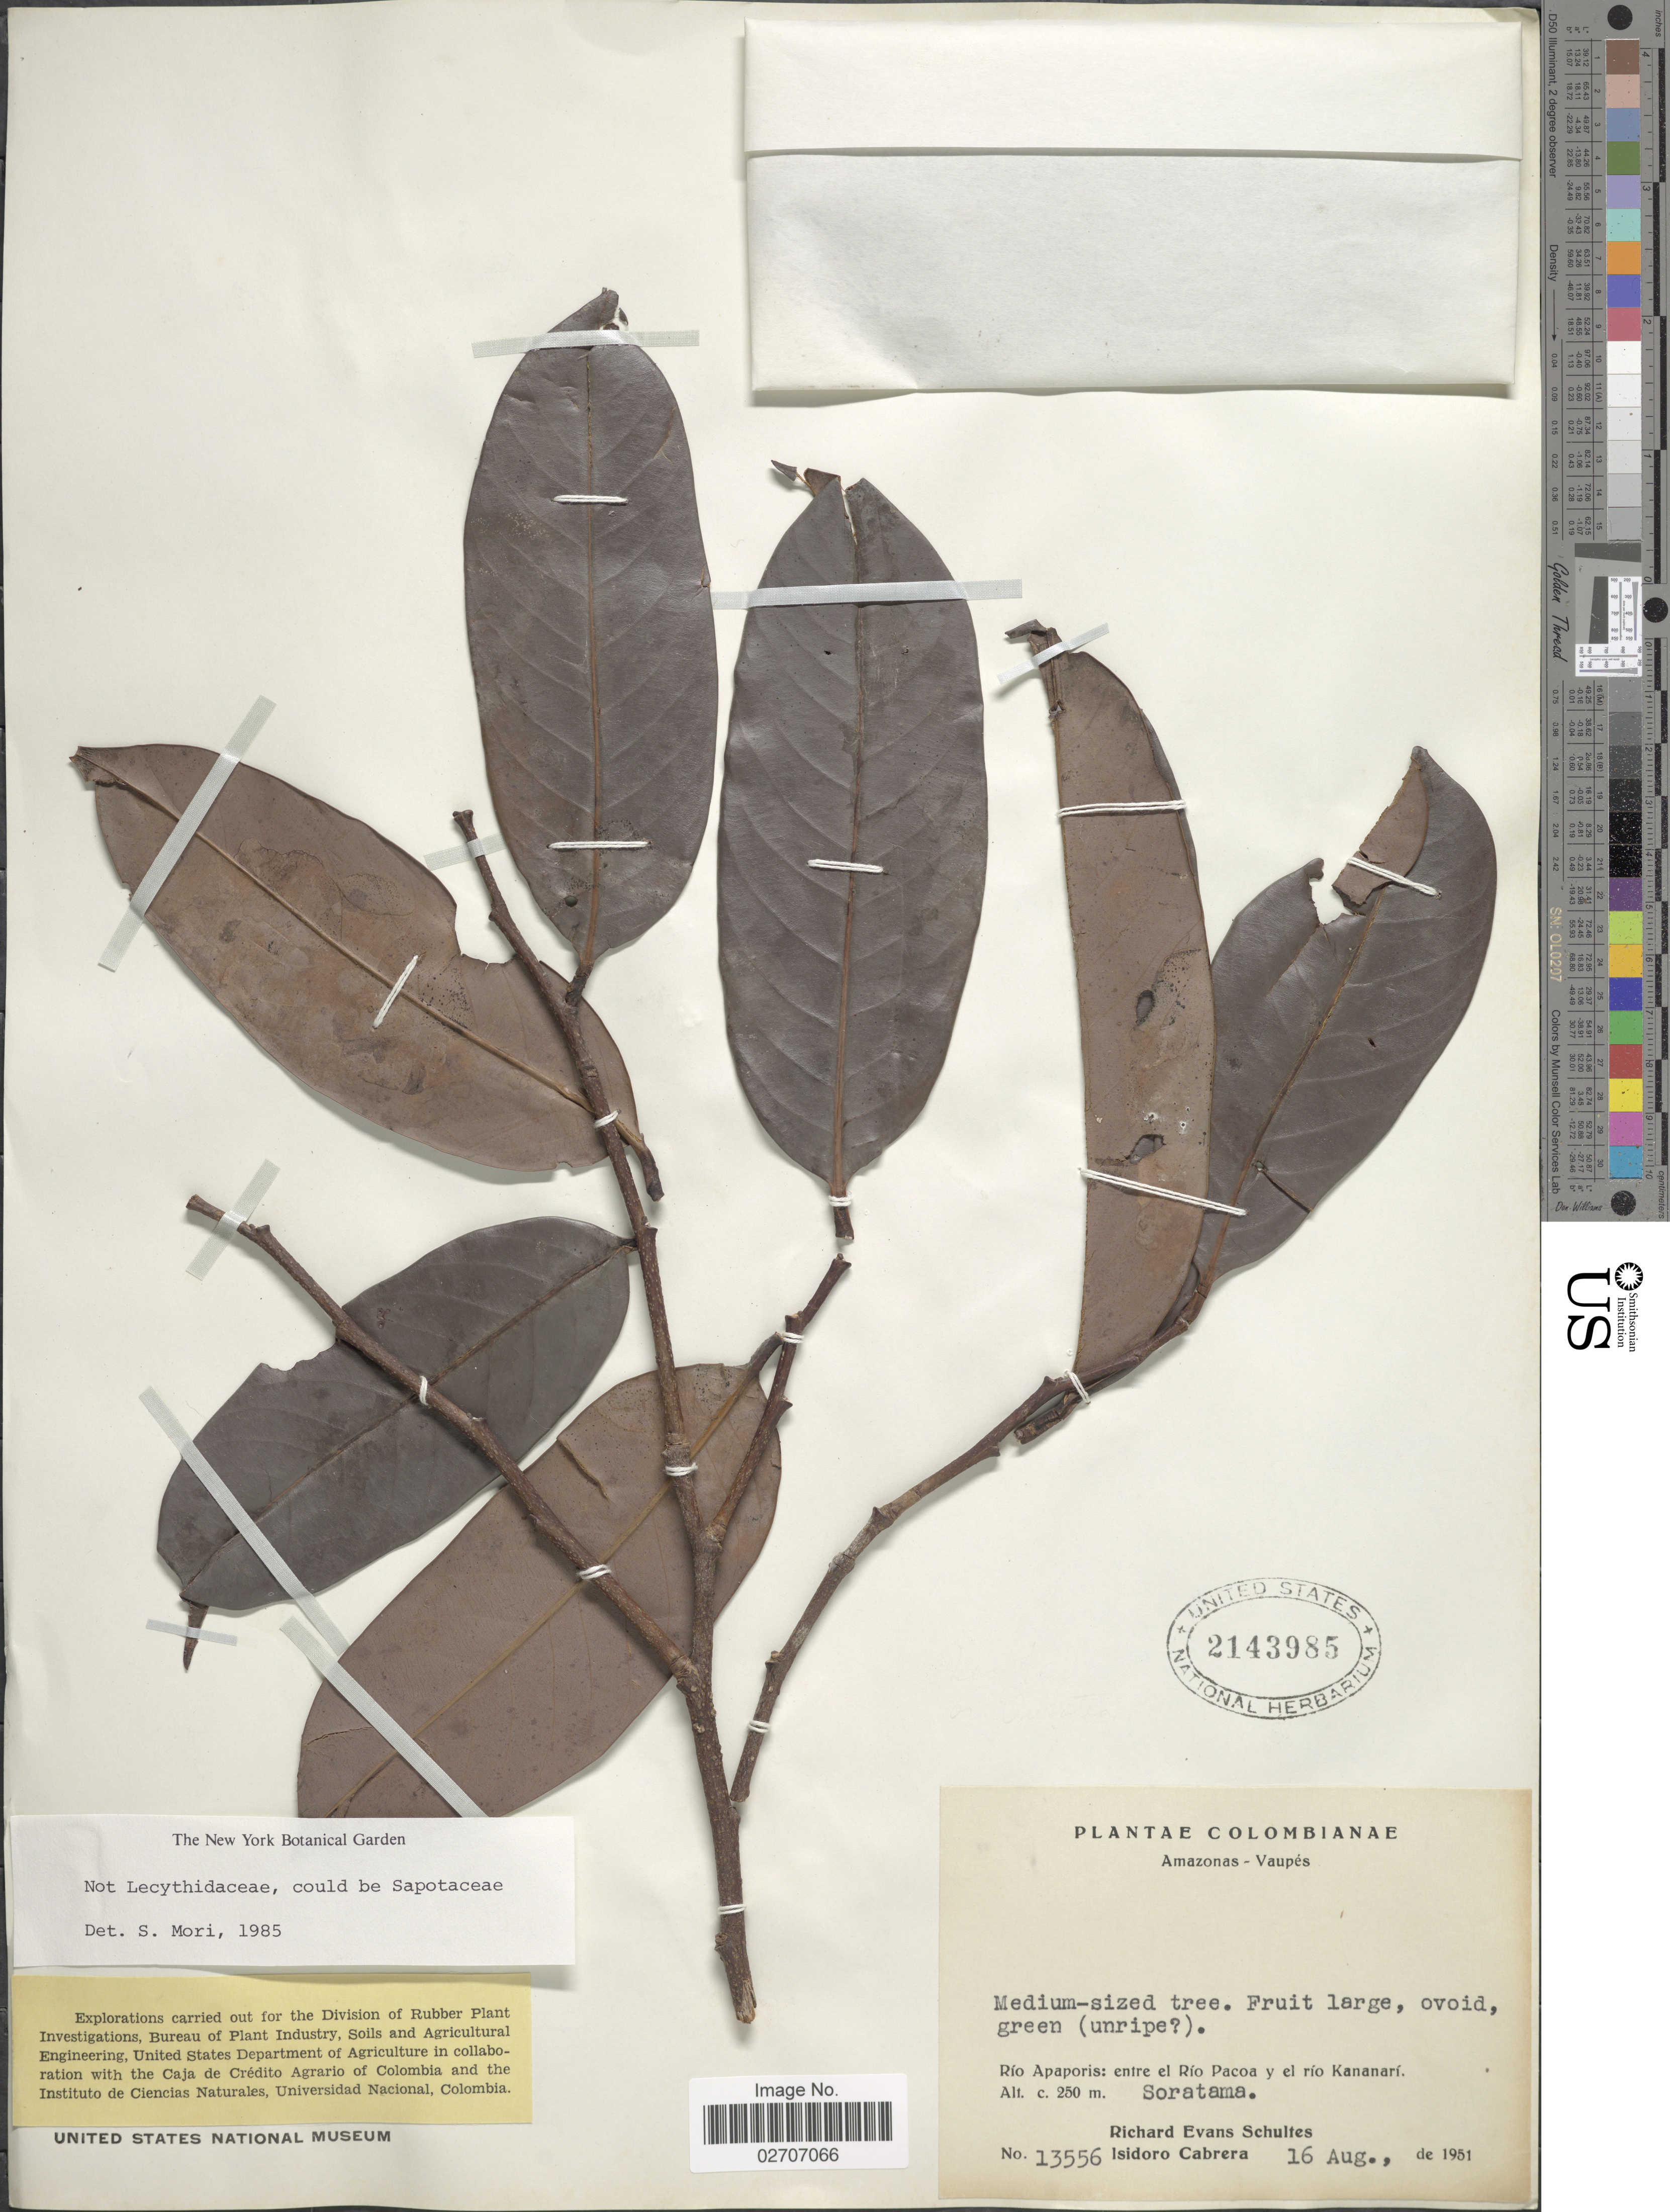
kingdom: Plantae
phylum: Tracheophyta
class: Magnoliopsida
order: Ericales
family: Sapotaceae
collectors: R. E. Schultes & I. Cabrera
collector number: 13556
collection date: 1951-08-16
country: Colombia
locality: Amazonas - Vaupés, Río Apaporis: entre el Río Pacoa y el río Kananarí. Soratama.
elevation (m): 250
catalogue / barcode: US 2143985